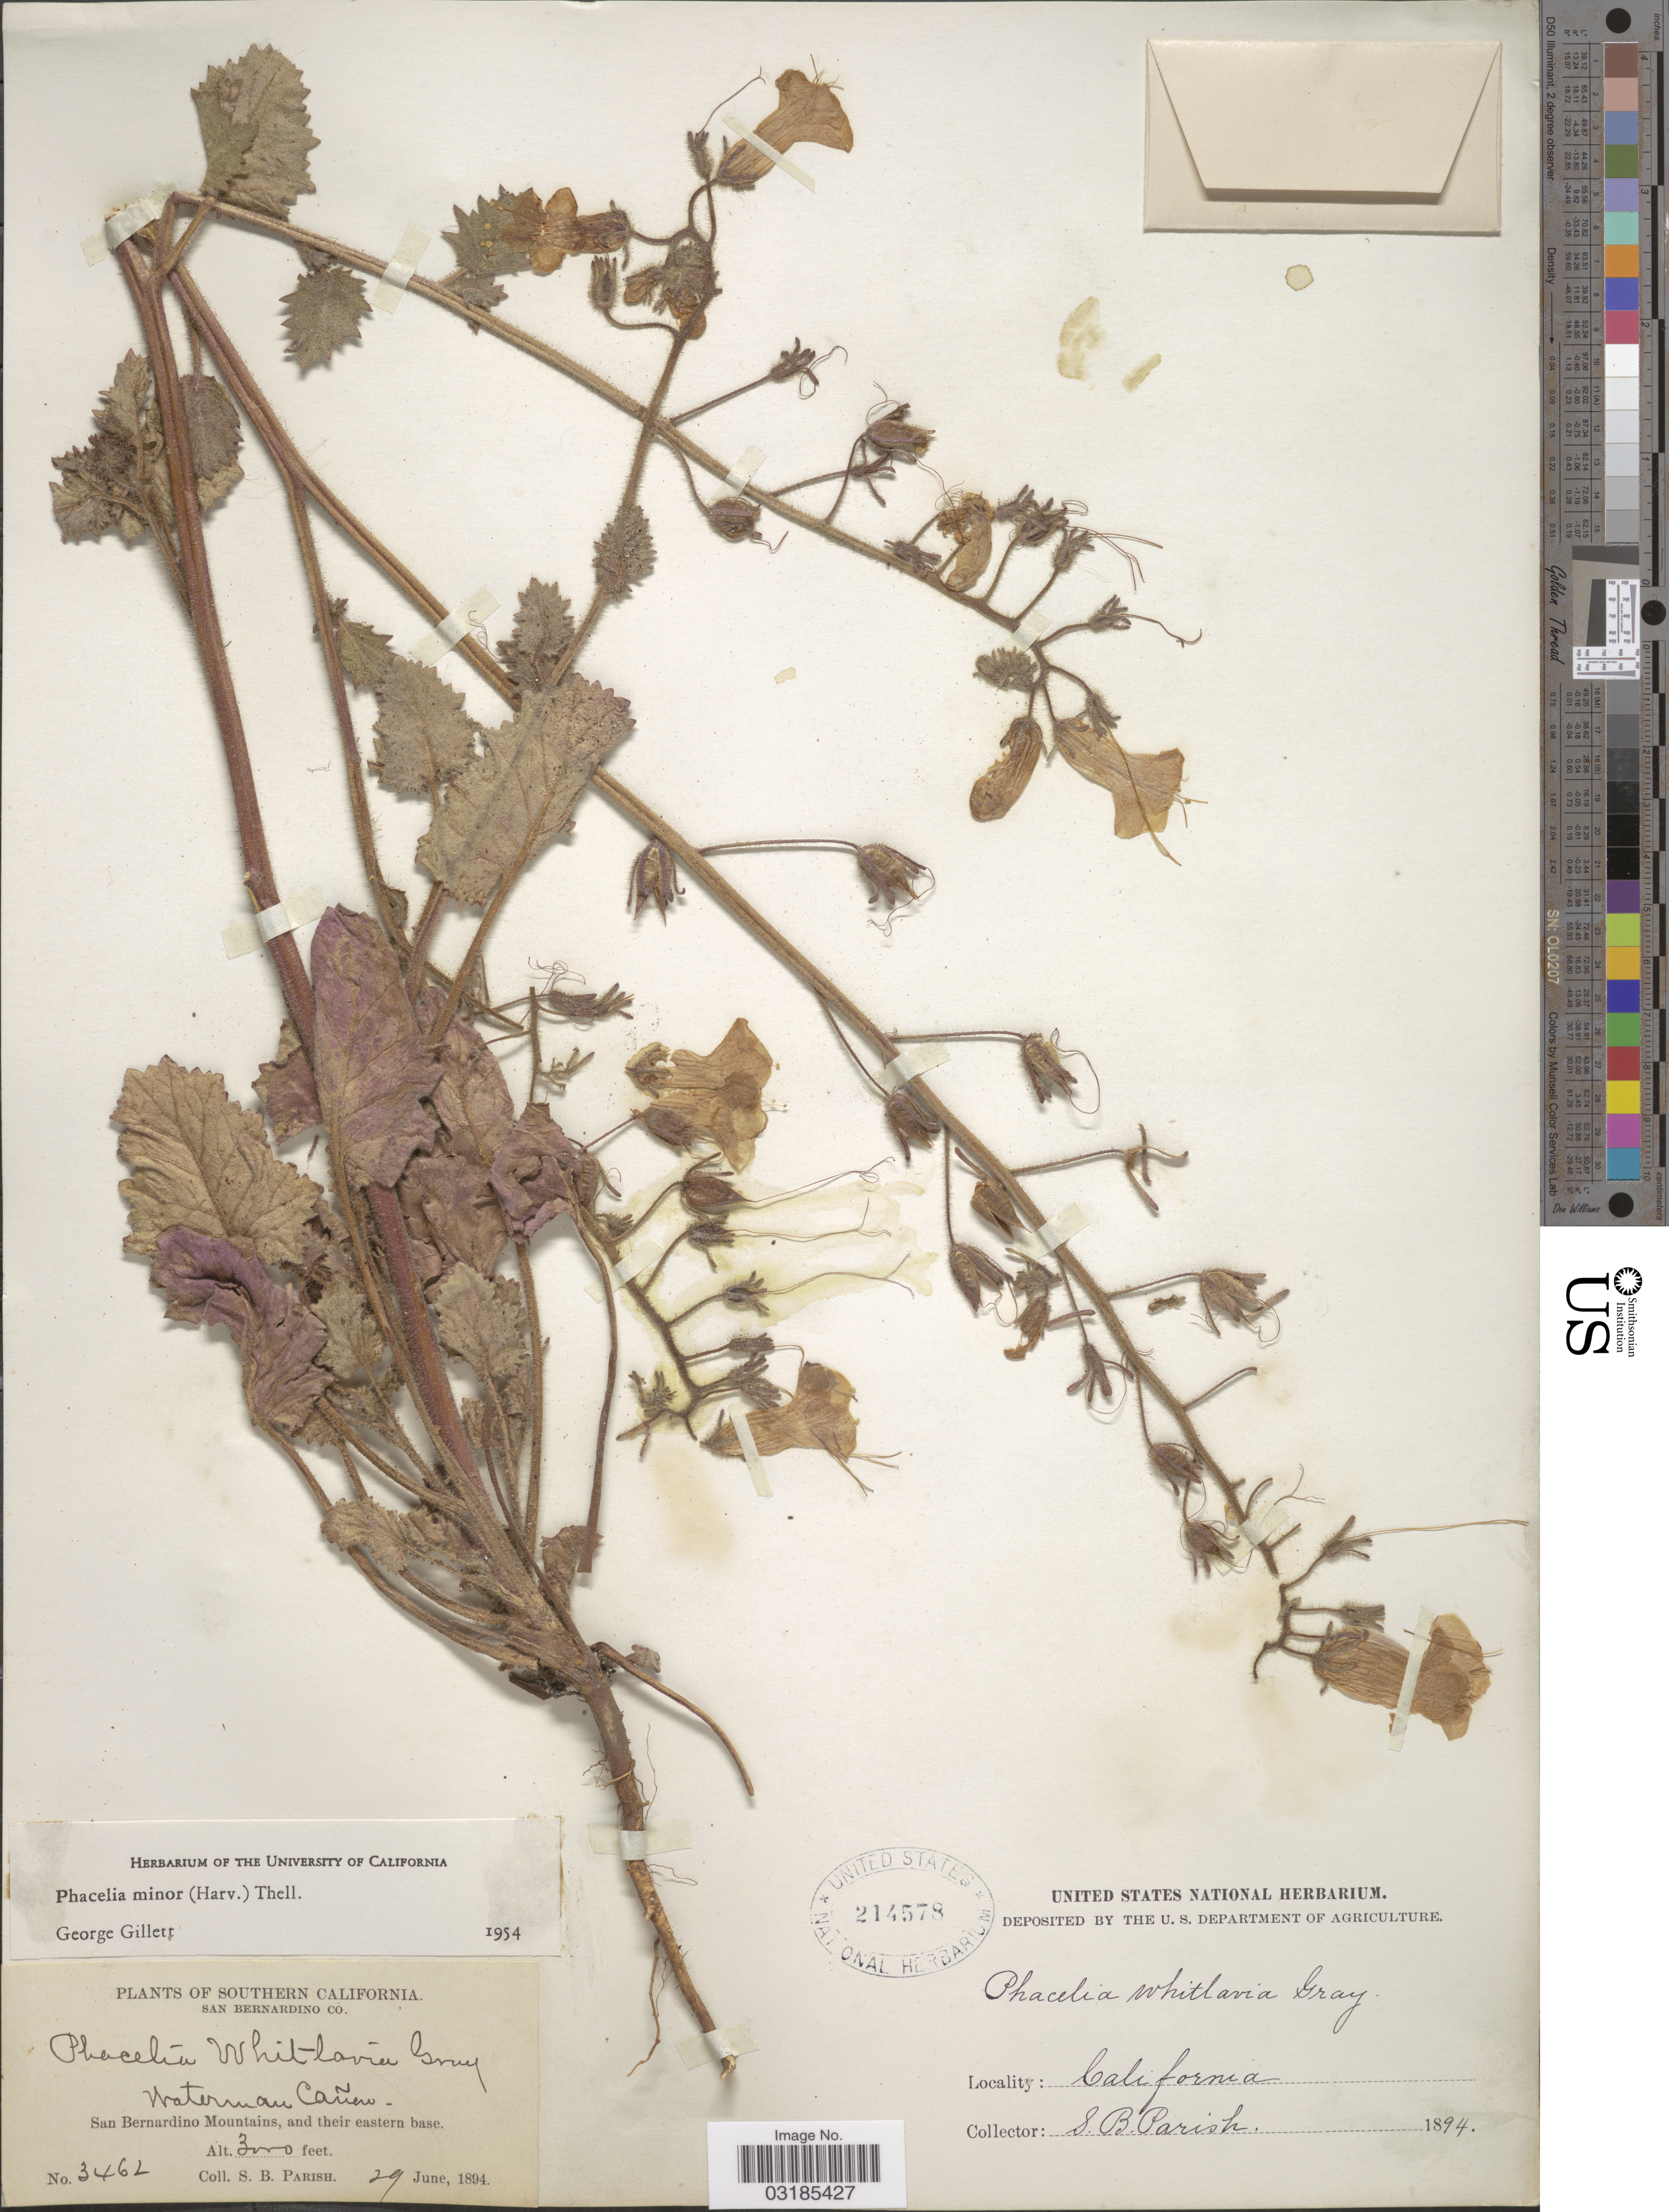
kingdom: Plantae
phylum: Tracheophyta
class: Magnoliopsida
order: Boraginales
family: Hydrophyllaceae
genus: Phacelia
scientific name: Phacelia minor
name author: (Harv.) Thell.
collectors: S. B. Parish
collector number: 3462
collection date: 1894-06-29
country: United States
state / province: California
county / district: San Bernardino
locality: Southern California. San Bernardino Co. Waterman Cañon. San Bernardino Mountains, and their eastern base.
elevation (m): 914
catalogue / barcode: US 214578